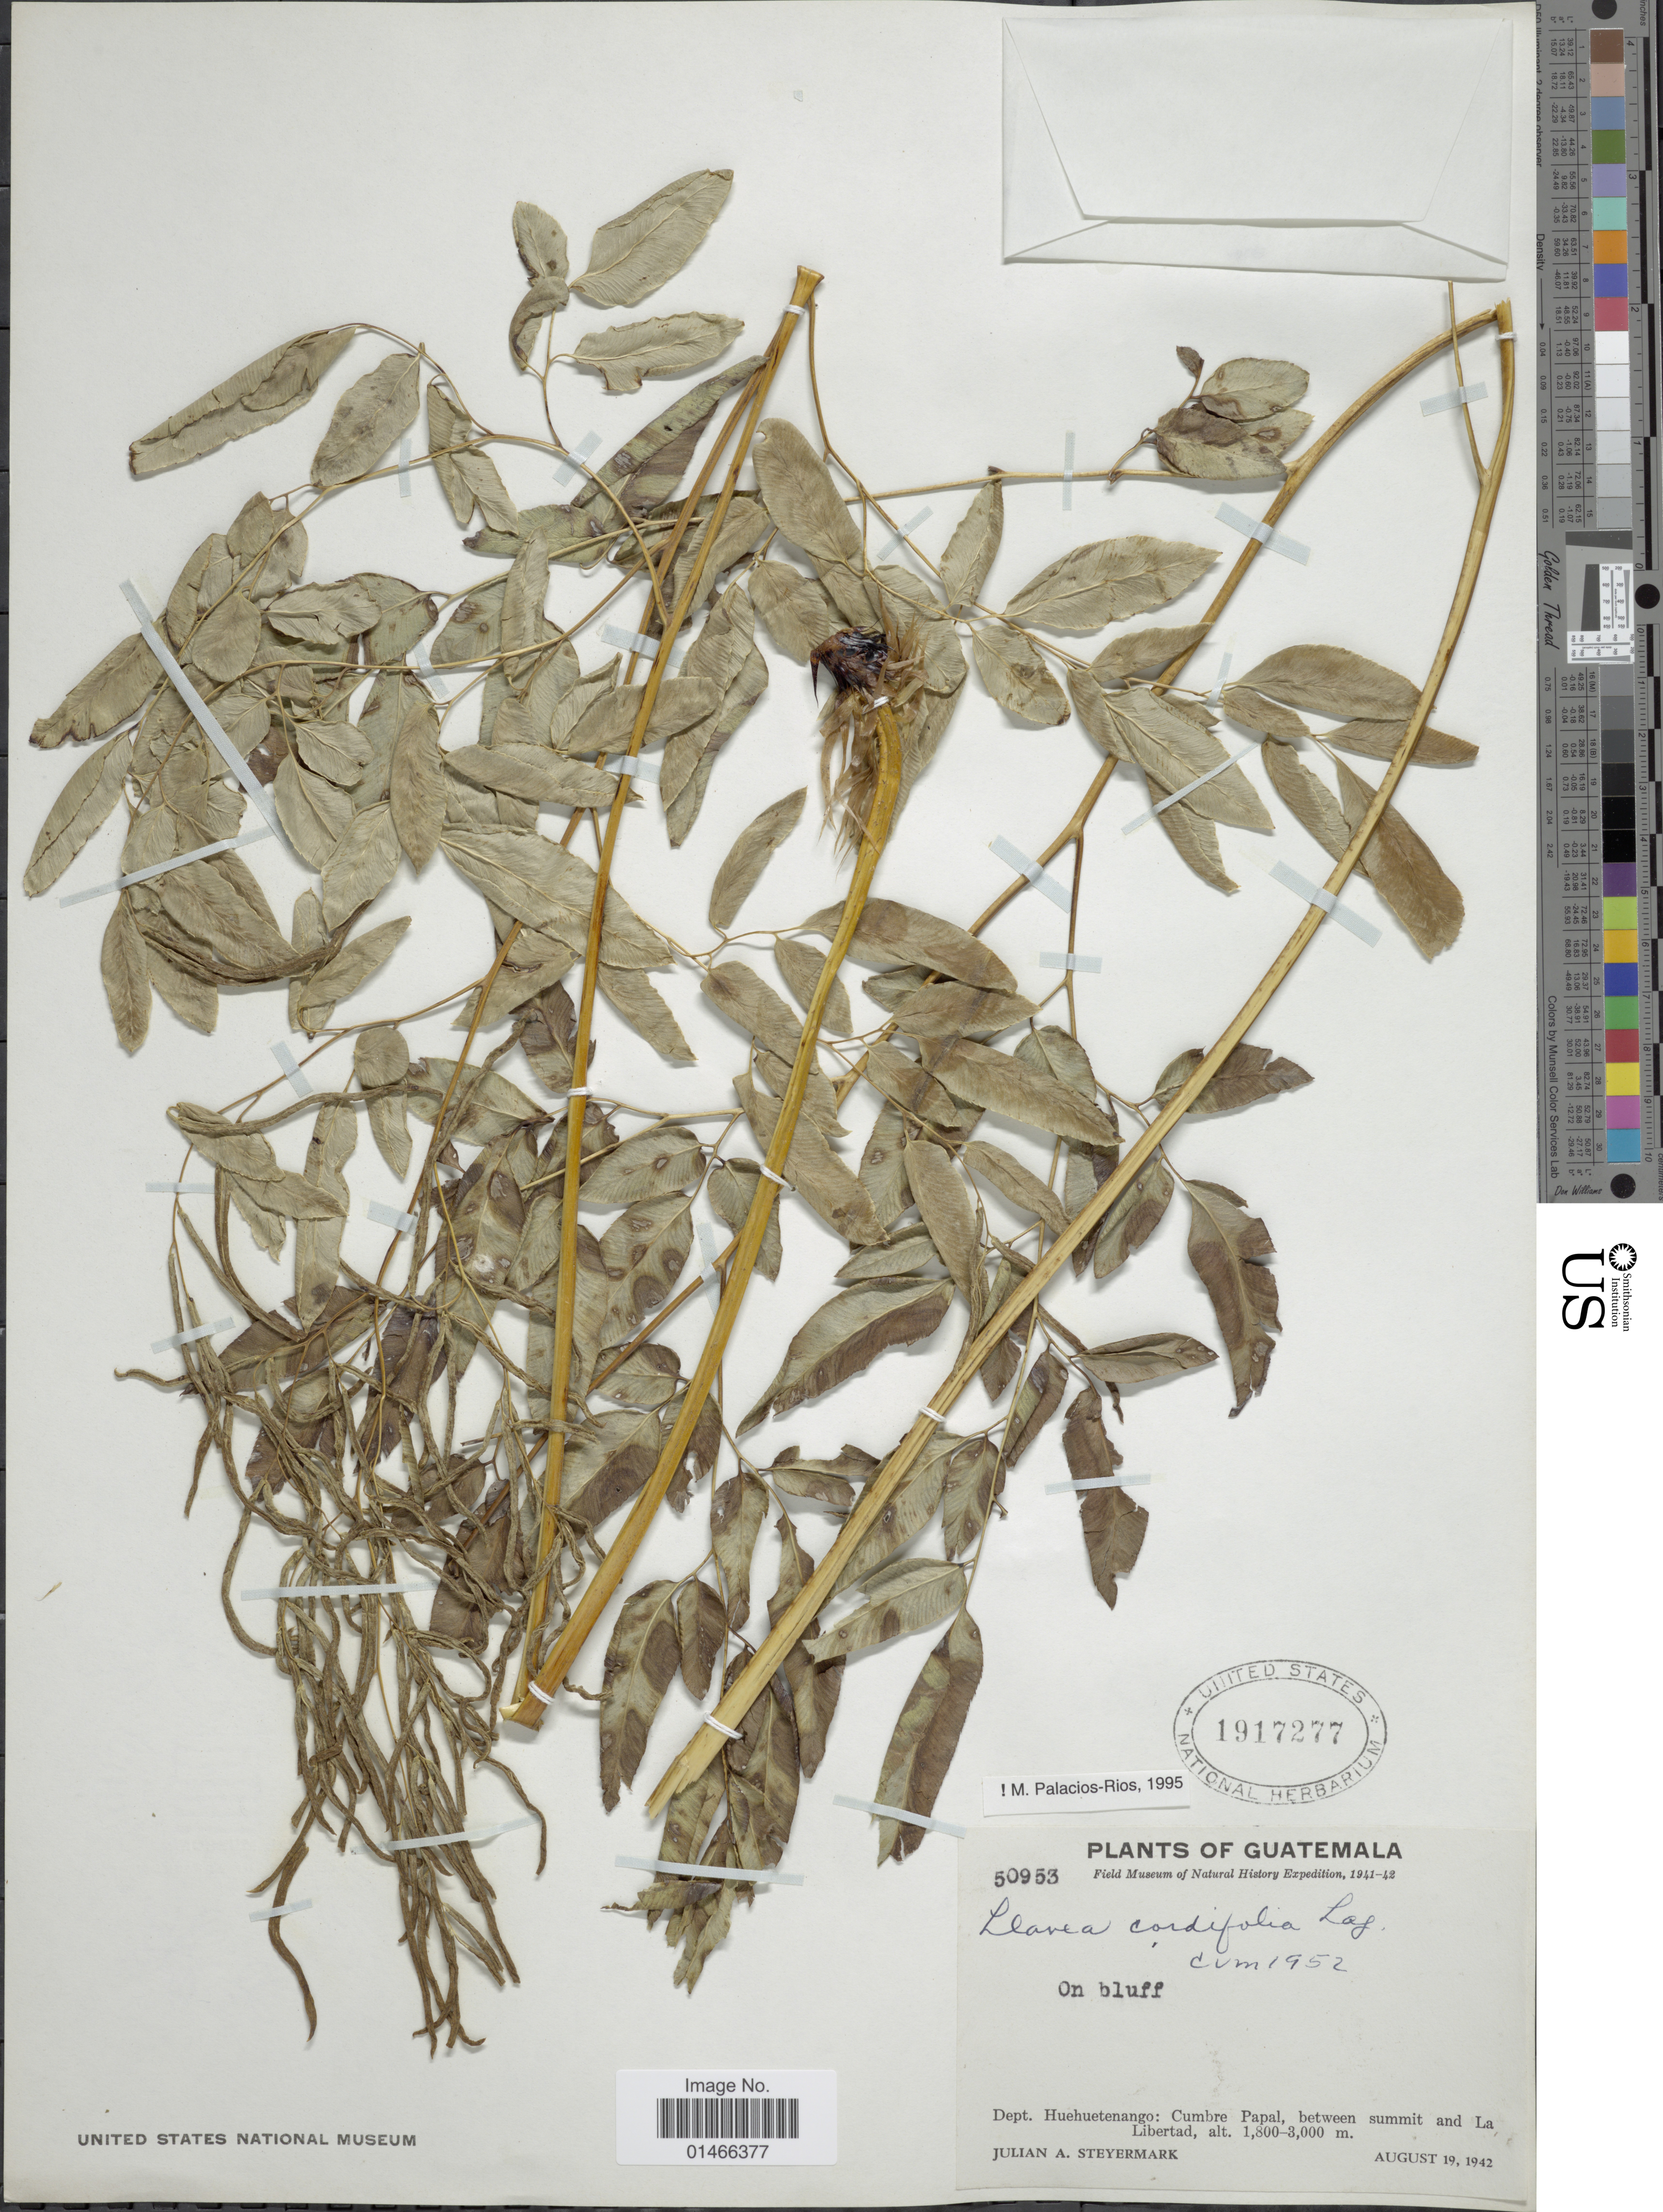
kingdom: Plantae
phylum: Tracheophyta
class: Polypodiopsida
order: Polypodiales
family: Pteridaceae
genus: Llavea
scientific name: Llavea cordifolia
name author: Lag.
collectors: J. Steyermark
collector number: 50953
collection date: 1942-08-19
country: Guatemala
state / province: Huehuetenango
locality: Cumbre Papal, between summit and La Libertad.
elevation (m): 1800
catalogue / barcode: US 1917277